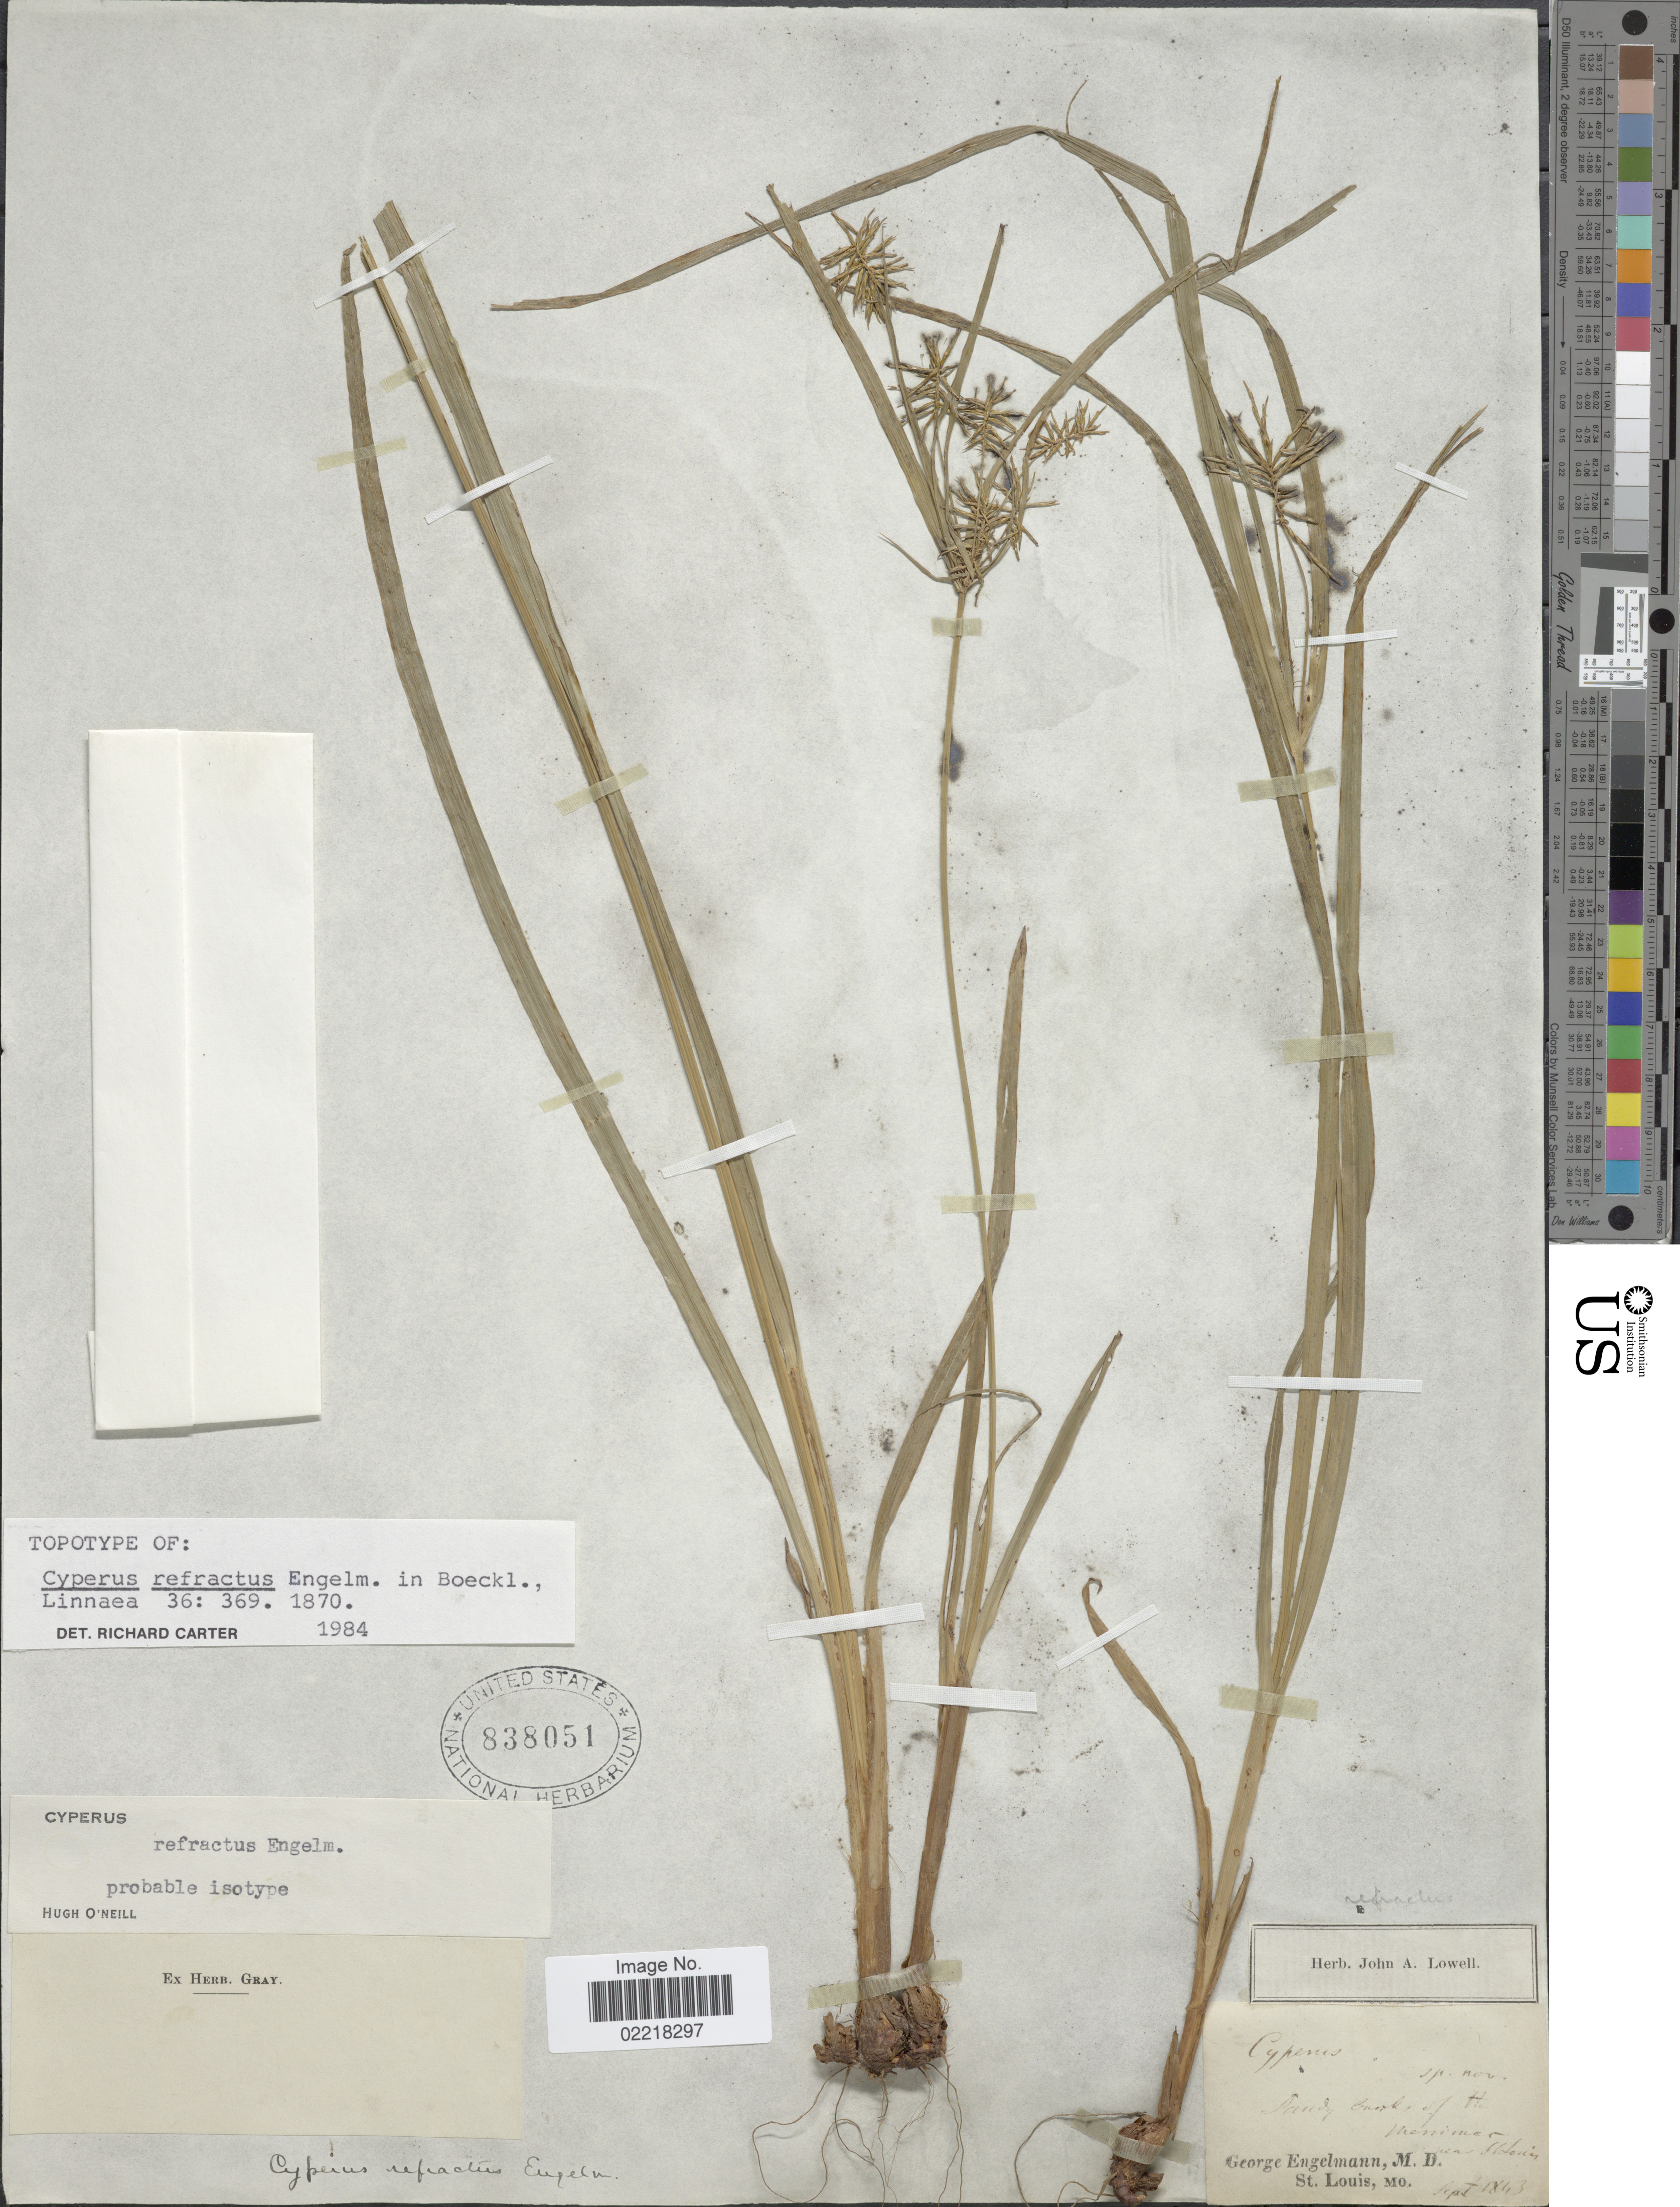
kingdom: Plantae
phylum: Tracheophyta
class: Liliopsida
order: Poales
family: Cyperaceae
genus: Cyperus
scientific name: Cyperus refractus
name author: Engelm. ex Boeckeler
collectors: G. Engelmann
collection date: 1843-09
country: United States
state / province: Missouri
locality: Merrimac [interpreted], near St. Louis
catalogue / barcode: US 838051